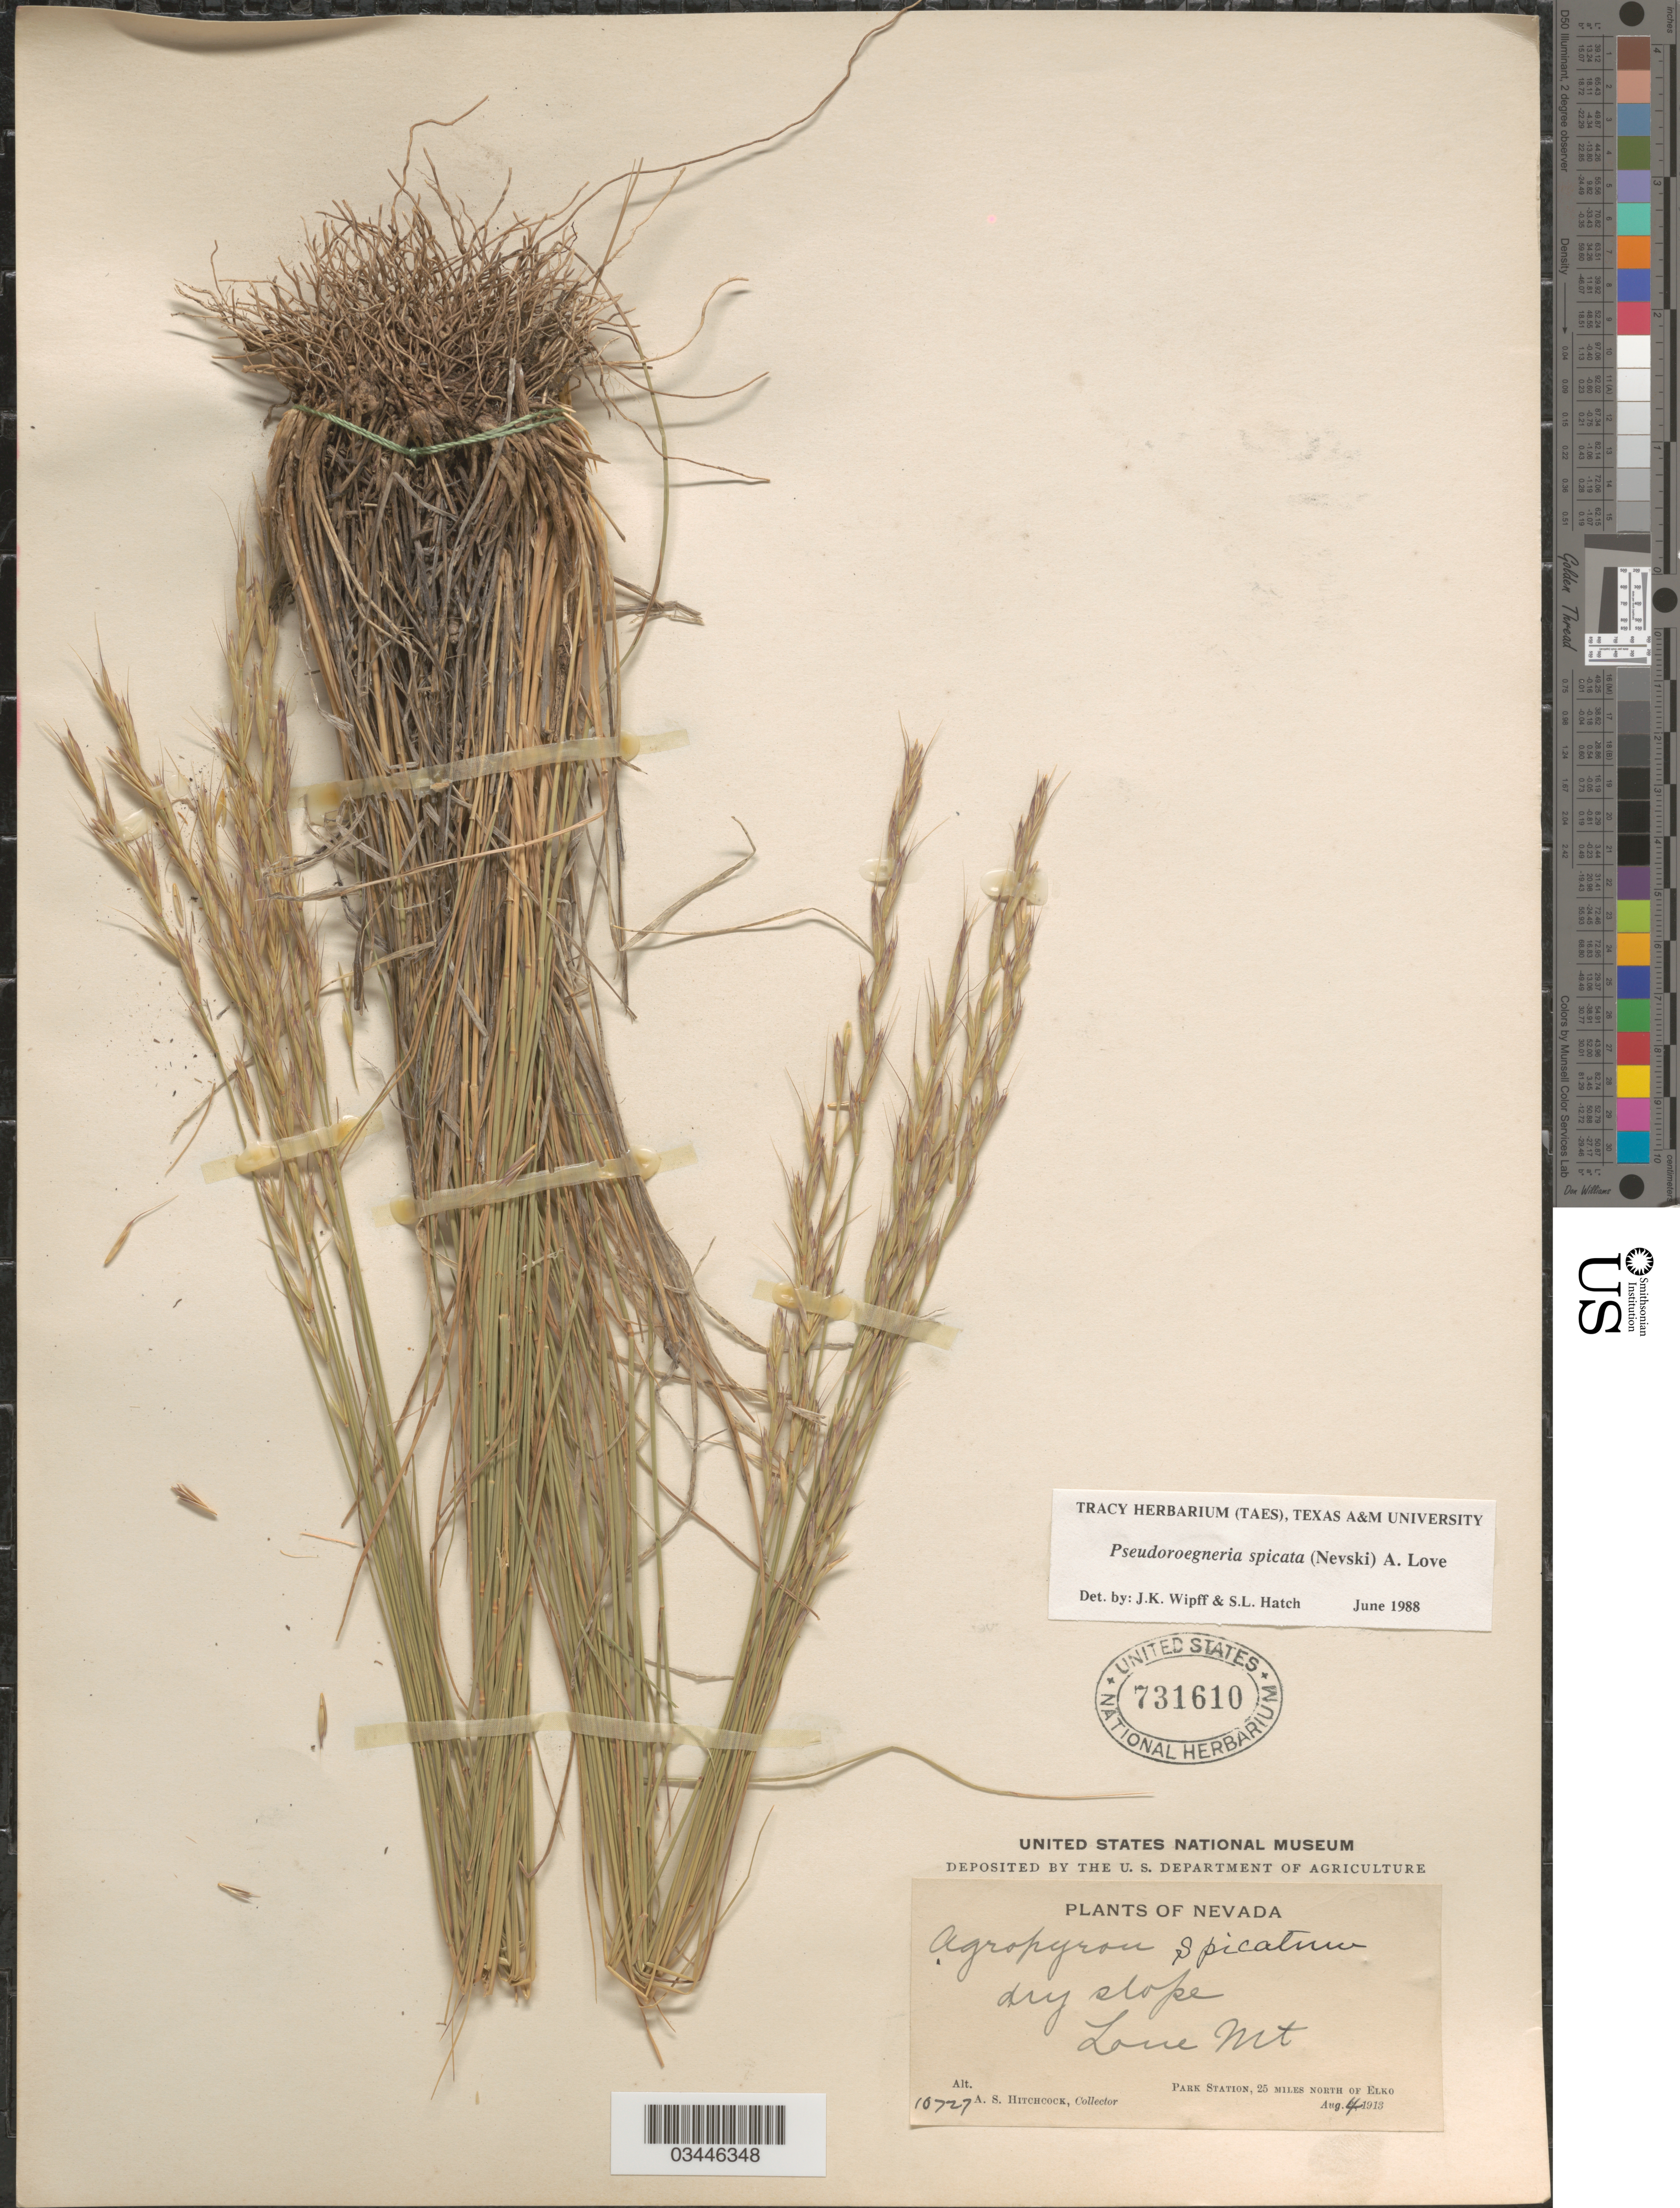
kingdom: Plantae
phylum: Tracheophyta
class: Liliopsida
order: Poales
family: Poaceae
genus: Pseudoroegneria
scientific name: Pseudoroegneria spicata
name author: (Pursh) Á. Löve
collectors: A. S. Hitchcock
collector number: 10727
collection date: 1913-08-04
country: United States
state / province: Nevada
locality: Dry slope. Lone Mt. Park Station, 25 miles North of Elko.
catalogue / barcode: US 731610